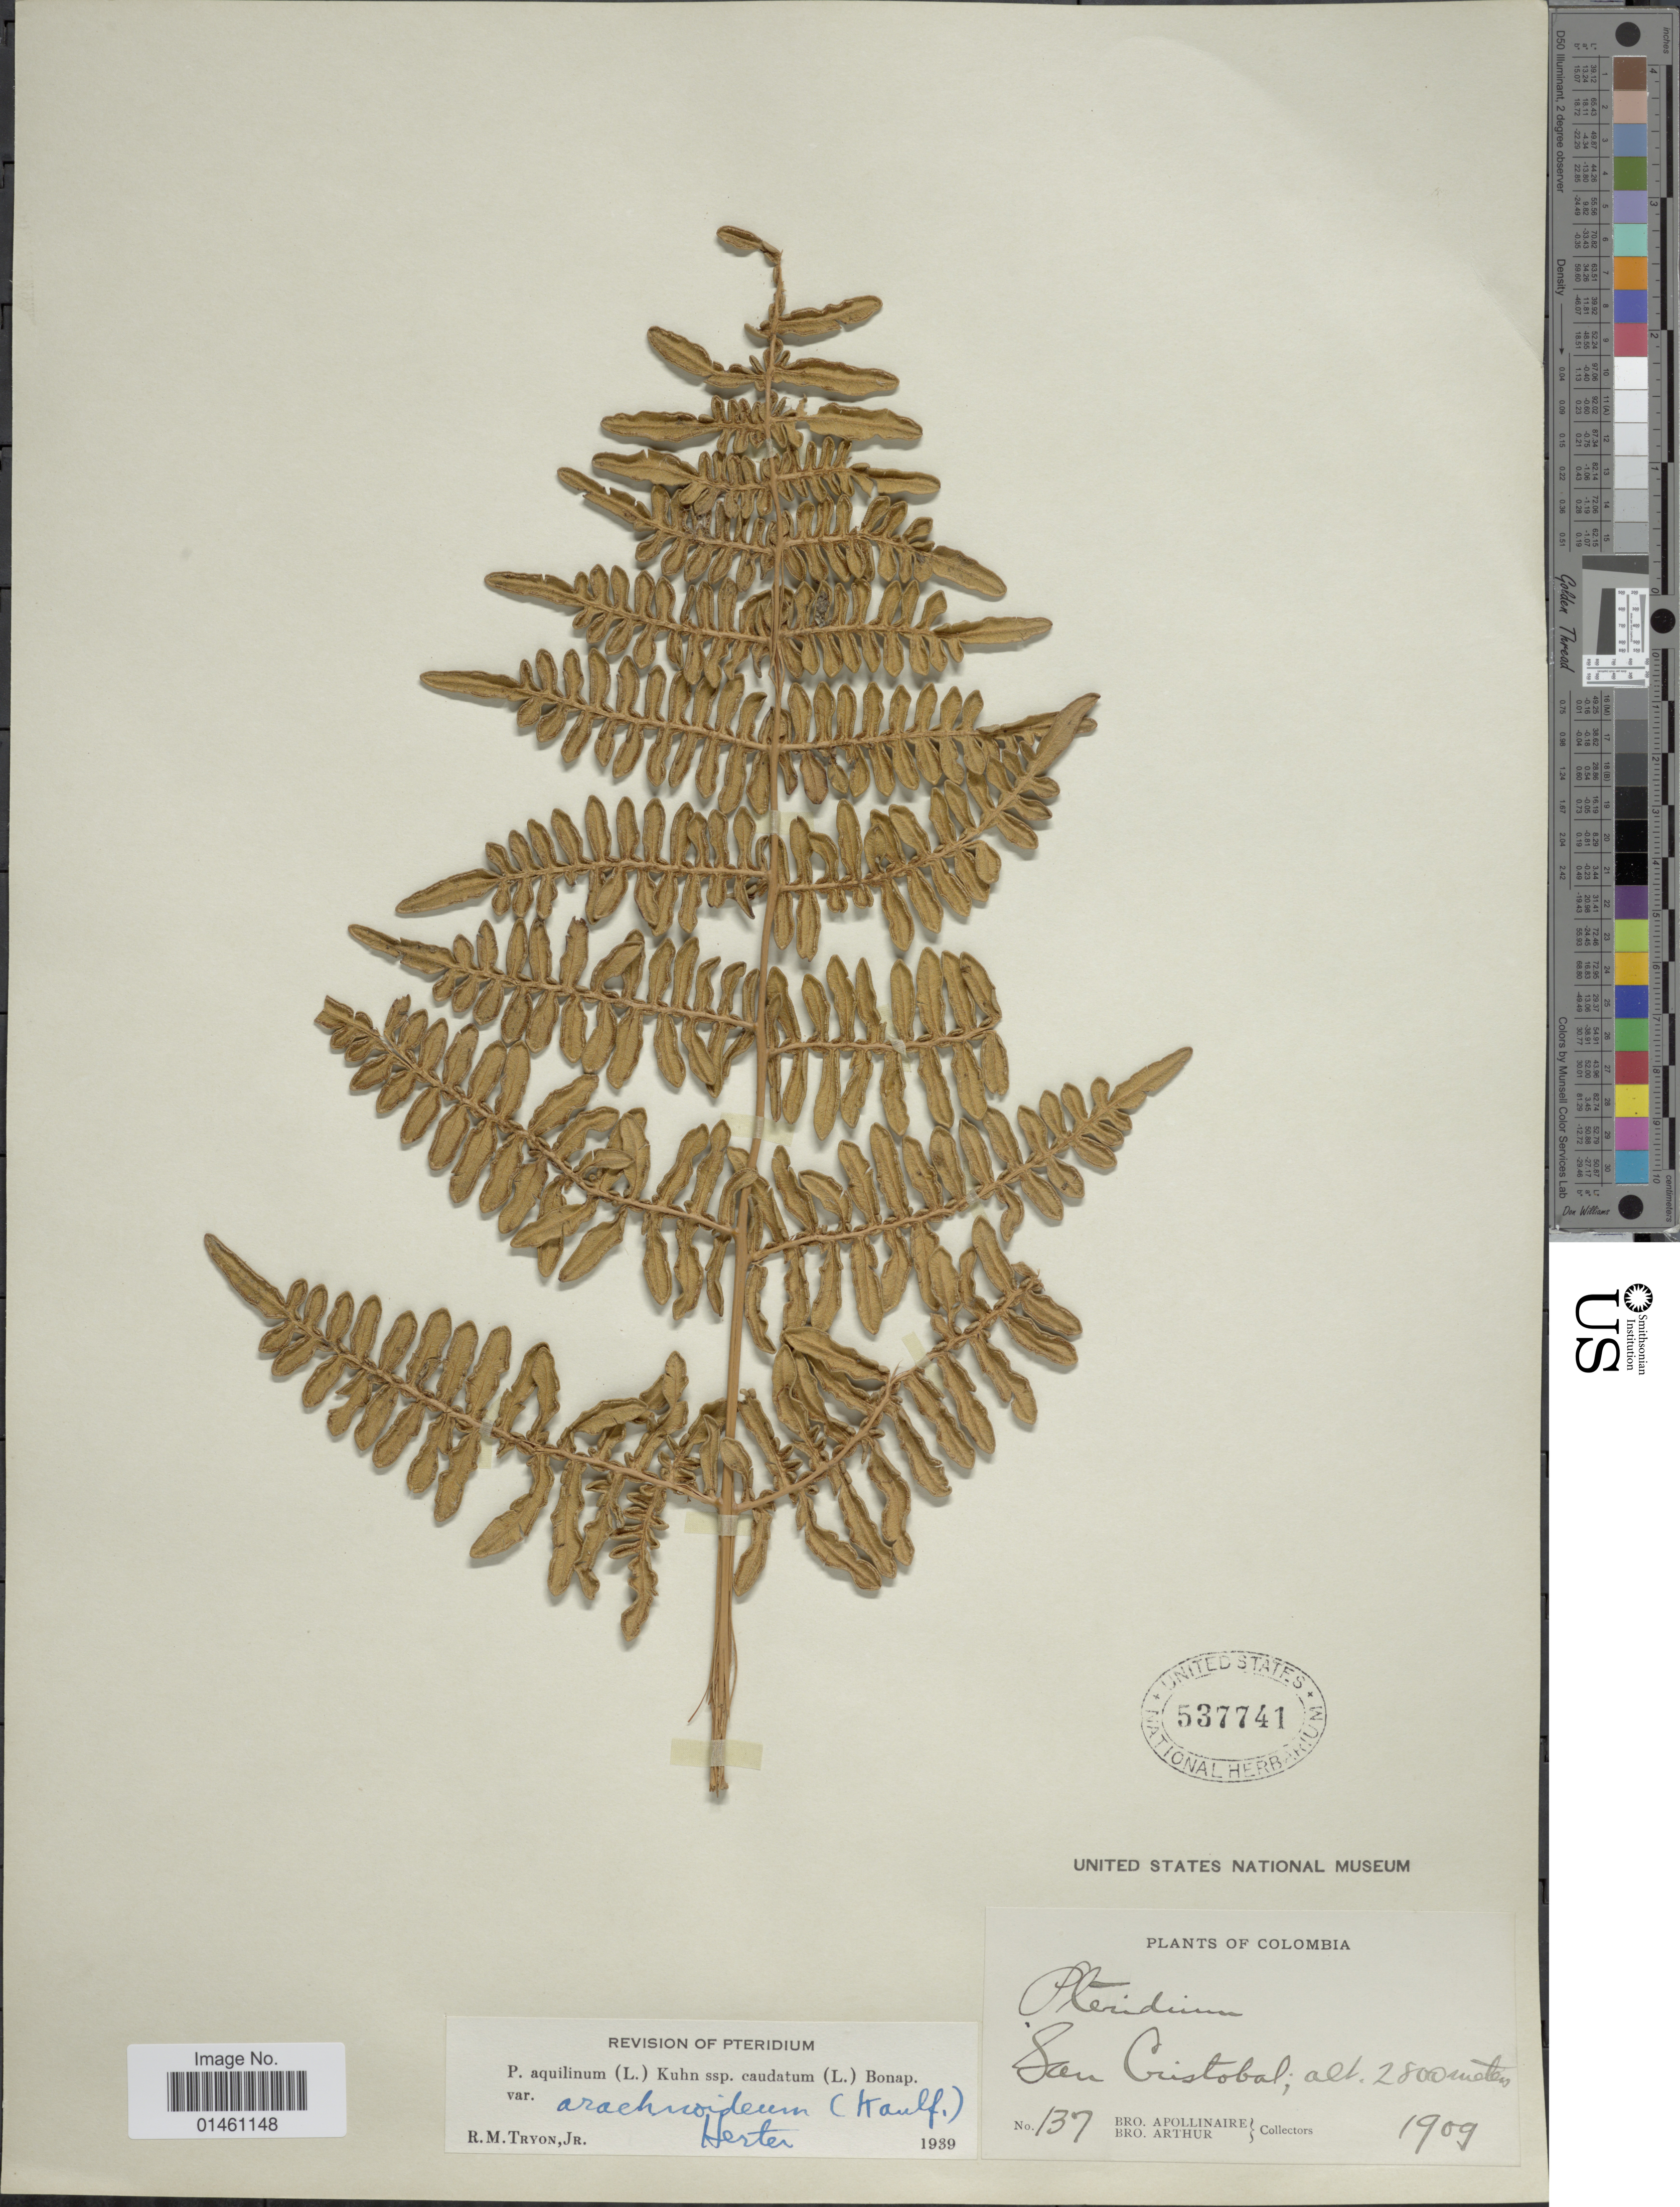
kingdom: Plantae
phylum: Tracheophyta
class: Polypodiopsida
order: Polypodiales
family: Dennstaedtiaceae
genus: Pteridium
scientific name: Pteridium aquilinum var. arachnoideum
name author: (Kaulf.) Herter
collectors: Bro. Apollinaire & Bro. Arthur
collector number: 137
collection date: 1909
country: Colombia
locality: San Cristobal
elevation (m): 2800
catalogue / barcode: US 537741